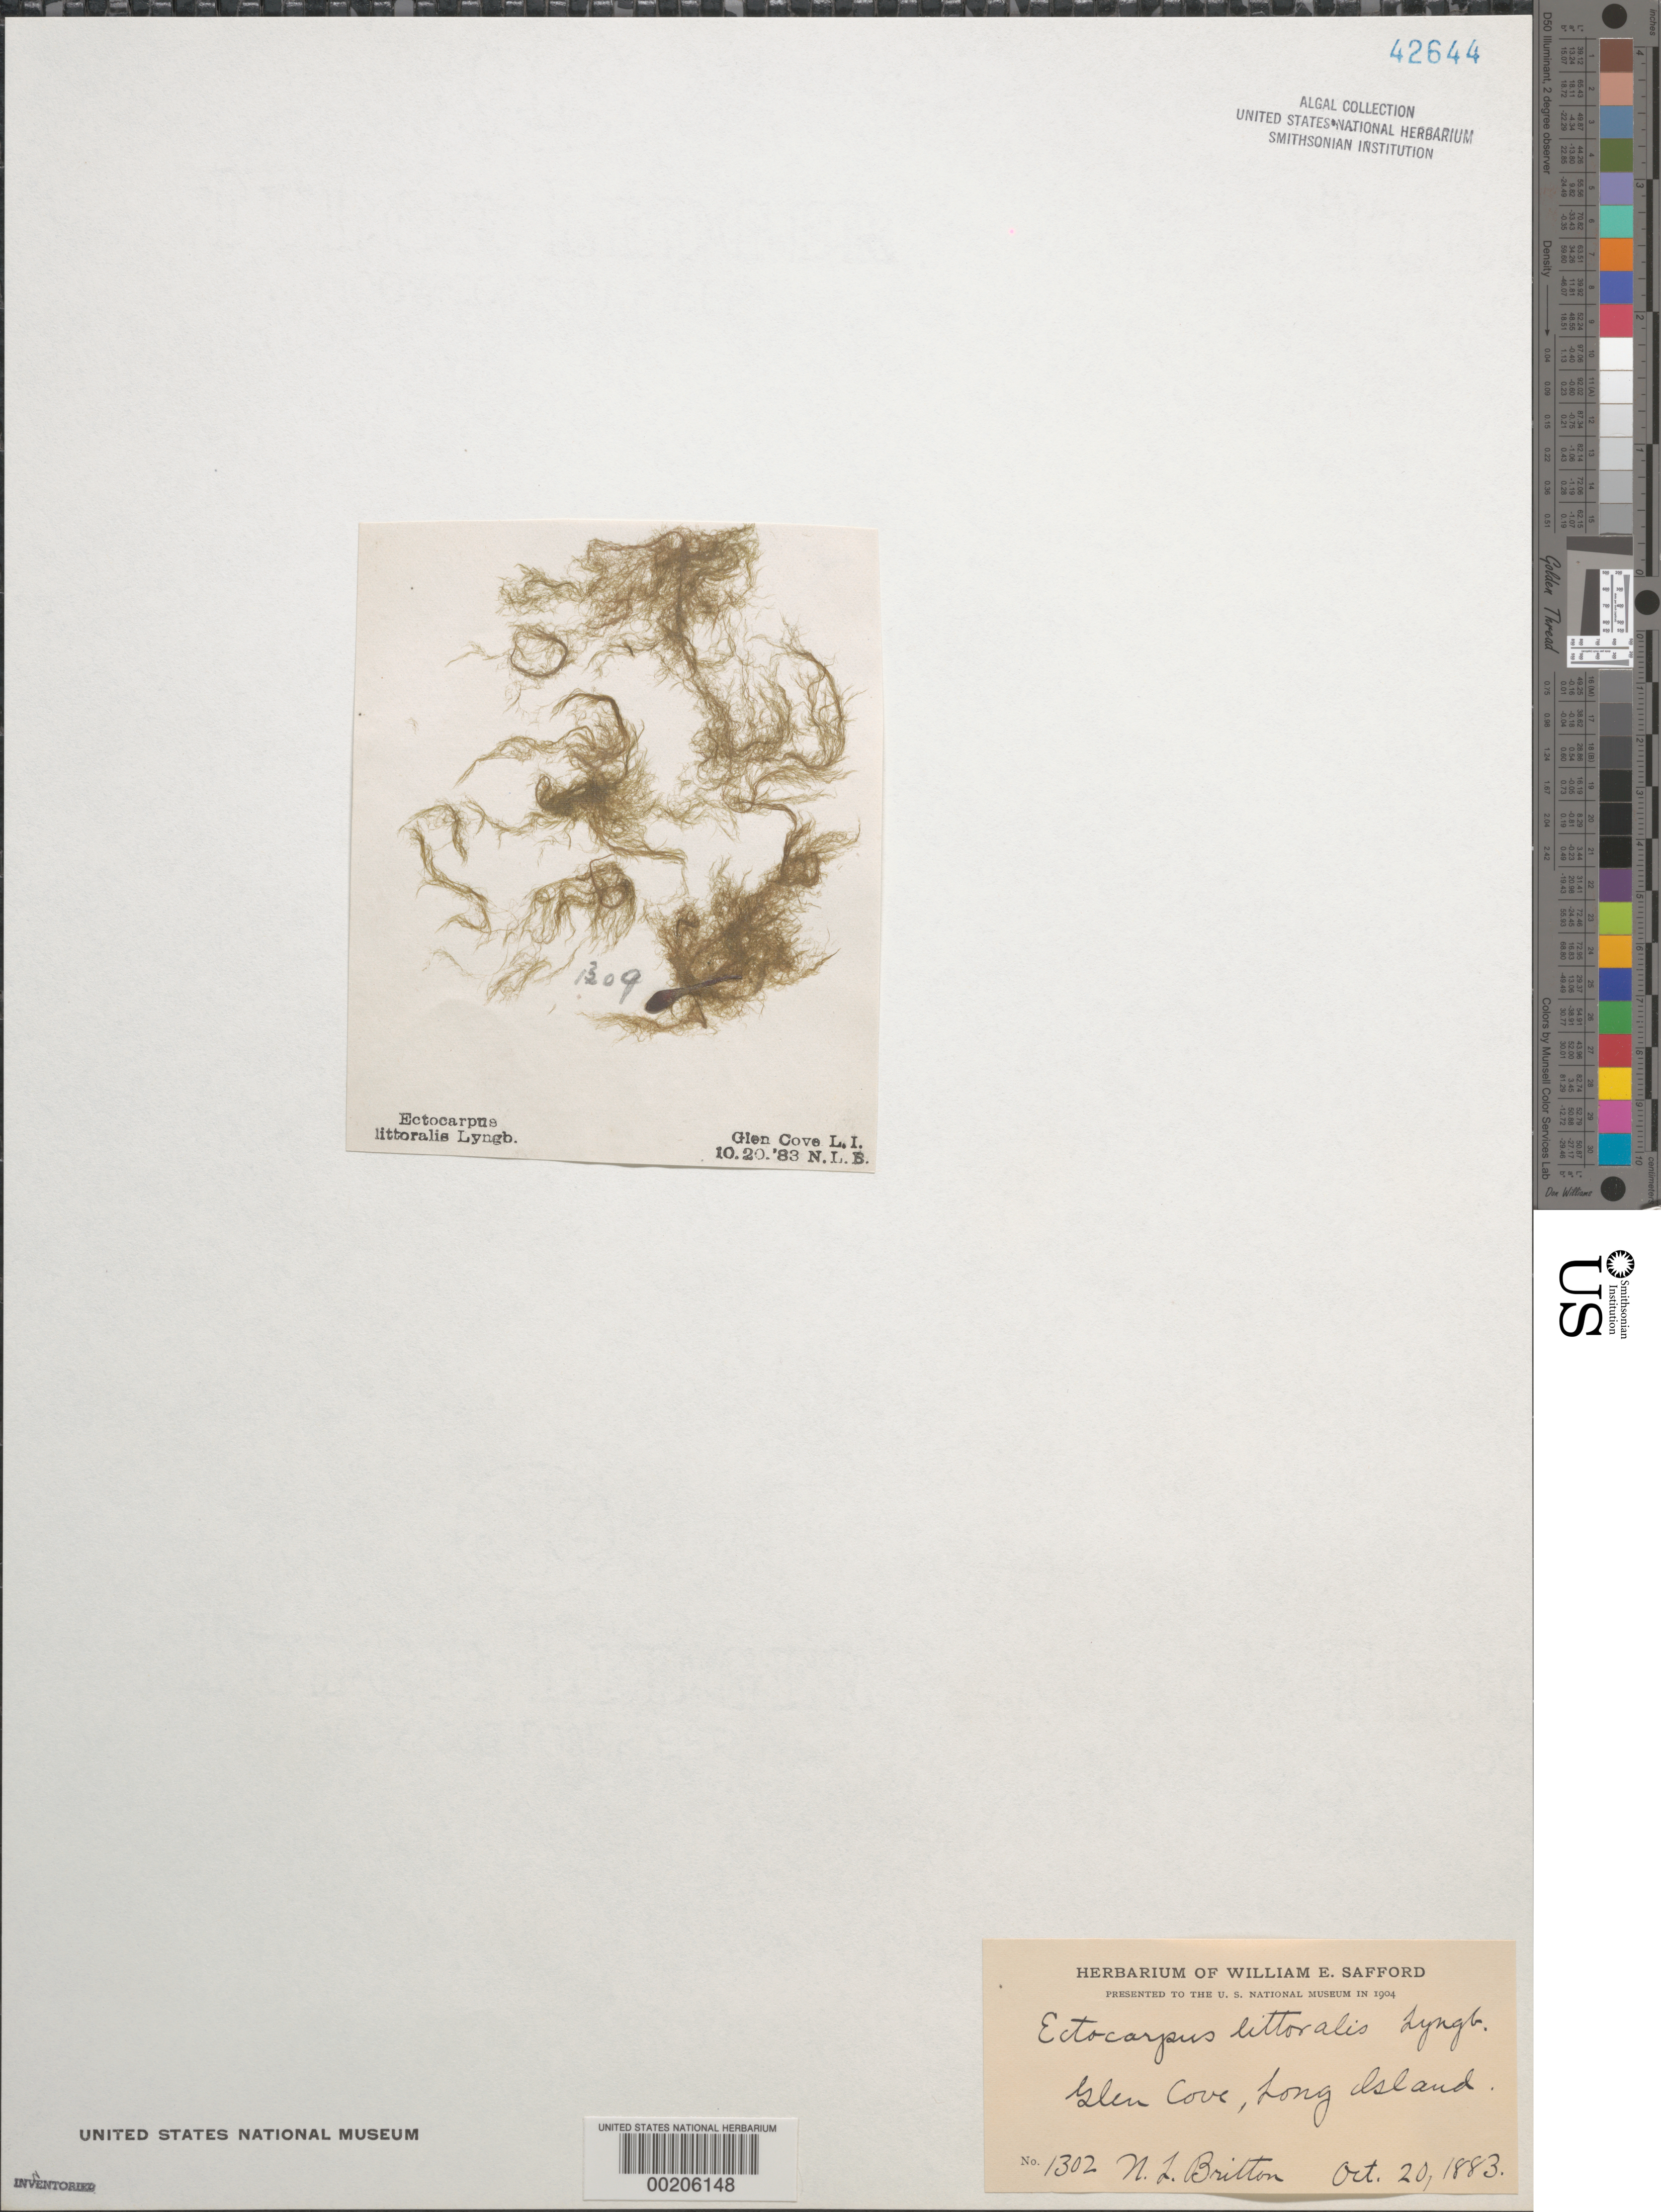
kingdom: Chromista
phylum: Ochrophyta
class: Phaeophyceae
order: Ectocarpales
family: Acinetosporaceae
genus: Pylaiella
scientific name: Pylaiella littoralis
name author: (L.) Kjellman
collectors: N. Britton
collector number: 1302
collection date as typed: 20 Oct 1883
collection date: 1883-10-20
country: United States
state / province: New York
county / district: Nassau County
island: Long Island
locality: Glen Cove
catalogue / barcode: US 42644